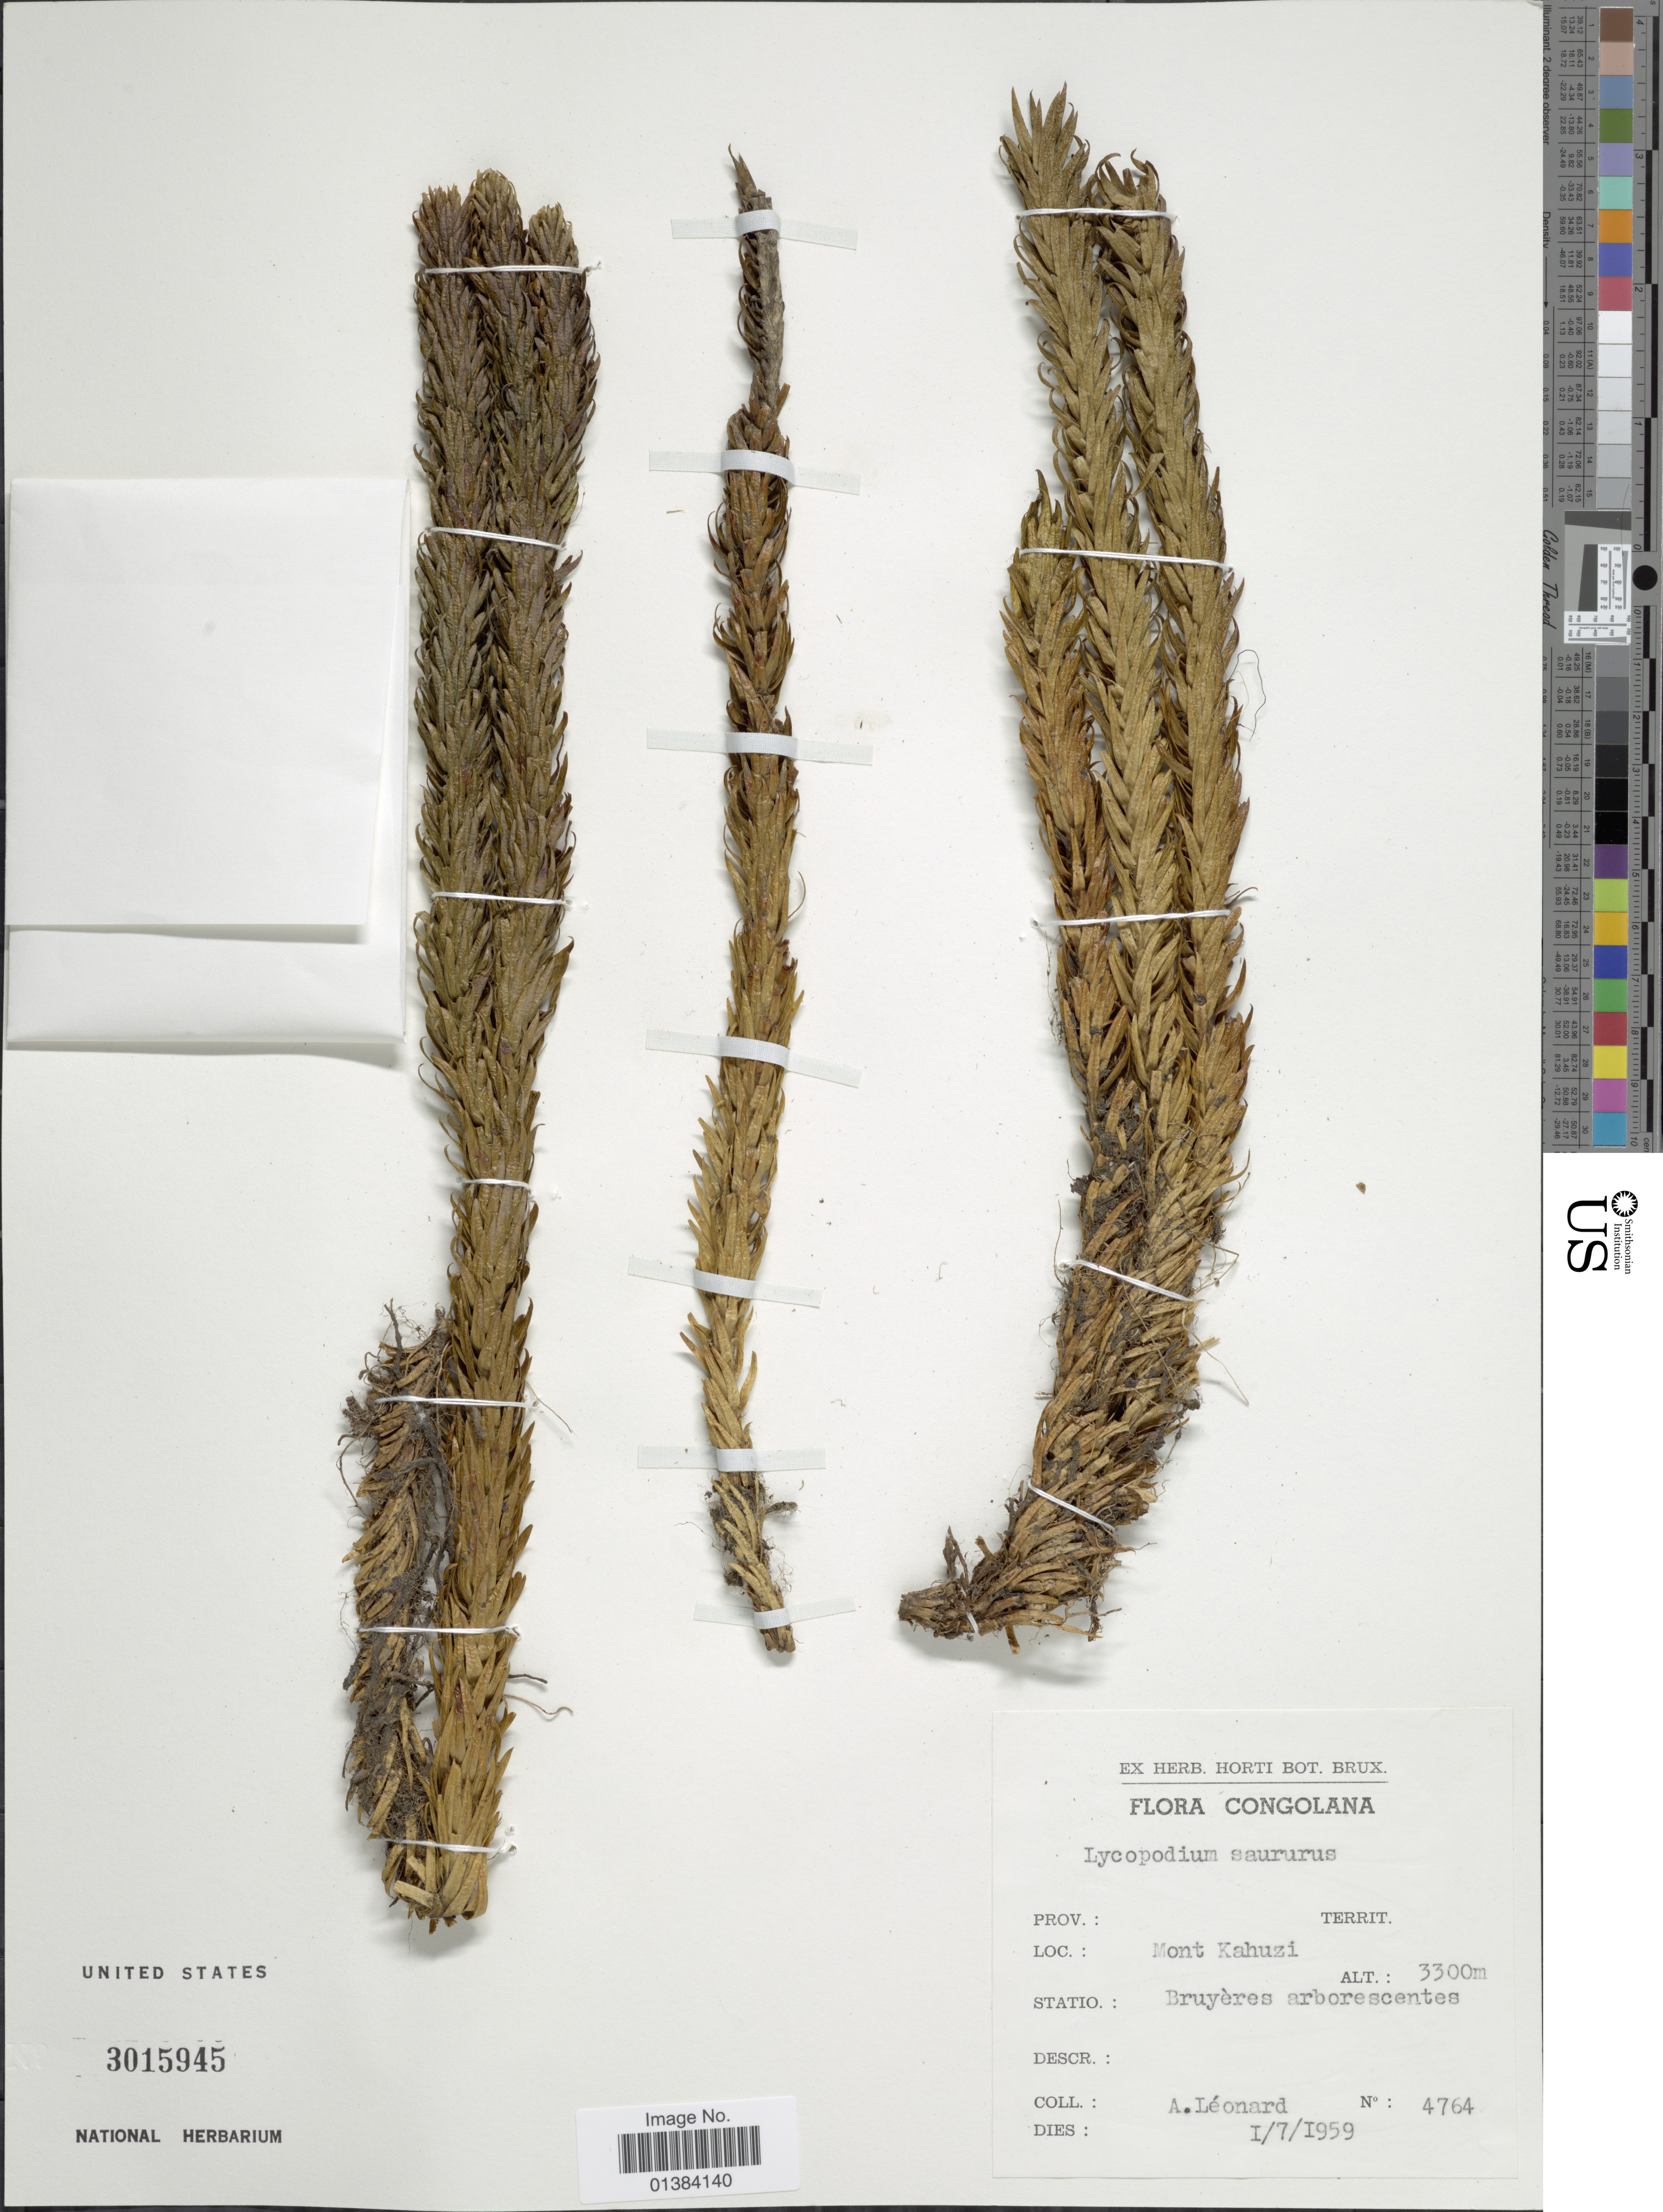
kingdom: Plantae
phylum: Tracheophyta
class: Lycopodiopsida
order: Lycopodiales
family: Lycopodiaceae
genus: Phlegmariurus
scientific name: Phlegmariurus saururus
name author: (Lam.) B. Øllg.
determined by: Field, A. R.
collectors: A. Leonard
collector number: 4764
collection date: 1959-01-07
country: Congo, Democratic Republic of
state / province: Sud-Kivu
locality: Congolana. Mont Kahuzi.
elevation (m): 3300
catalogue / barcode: US 3015945